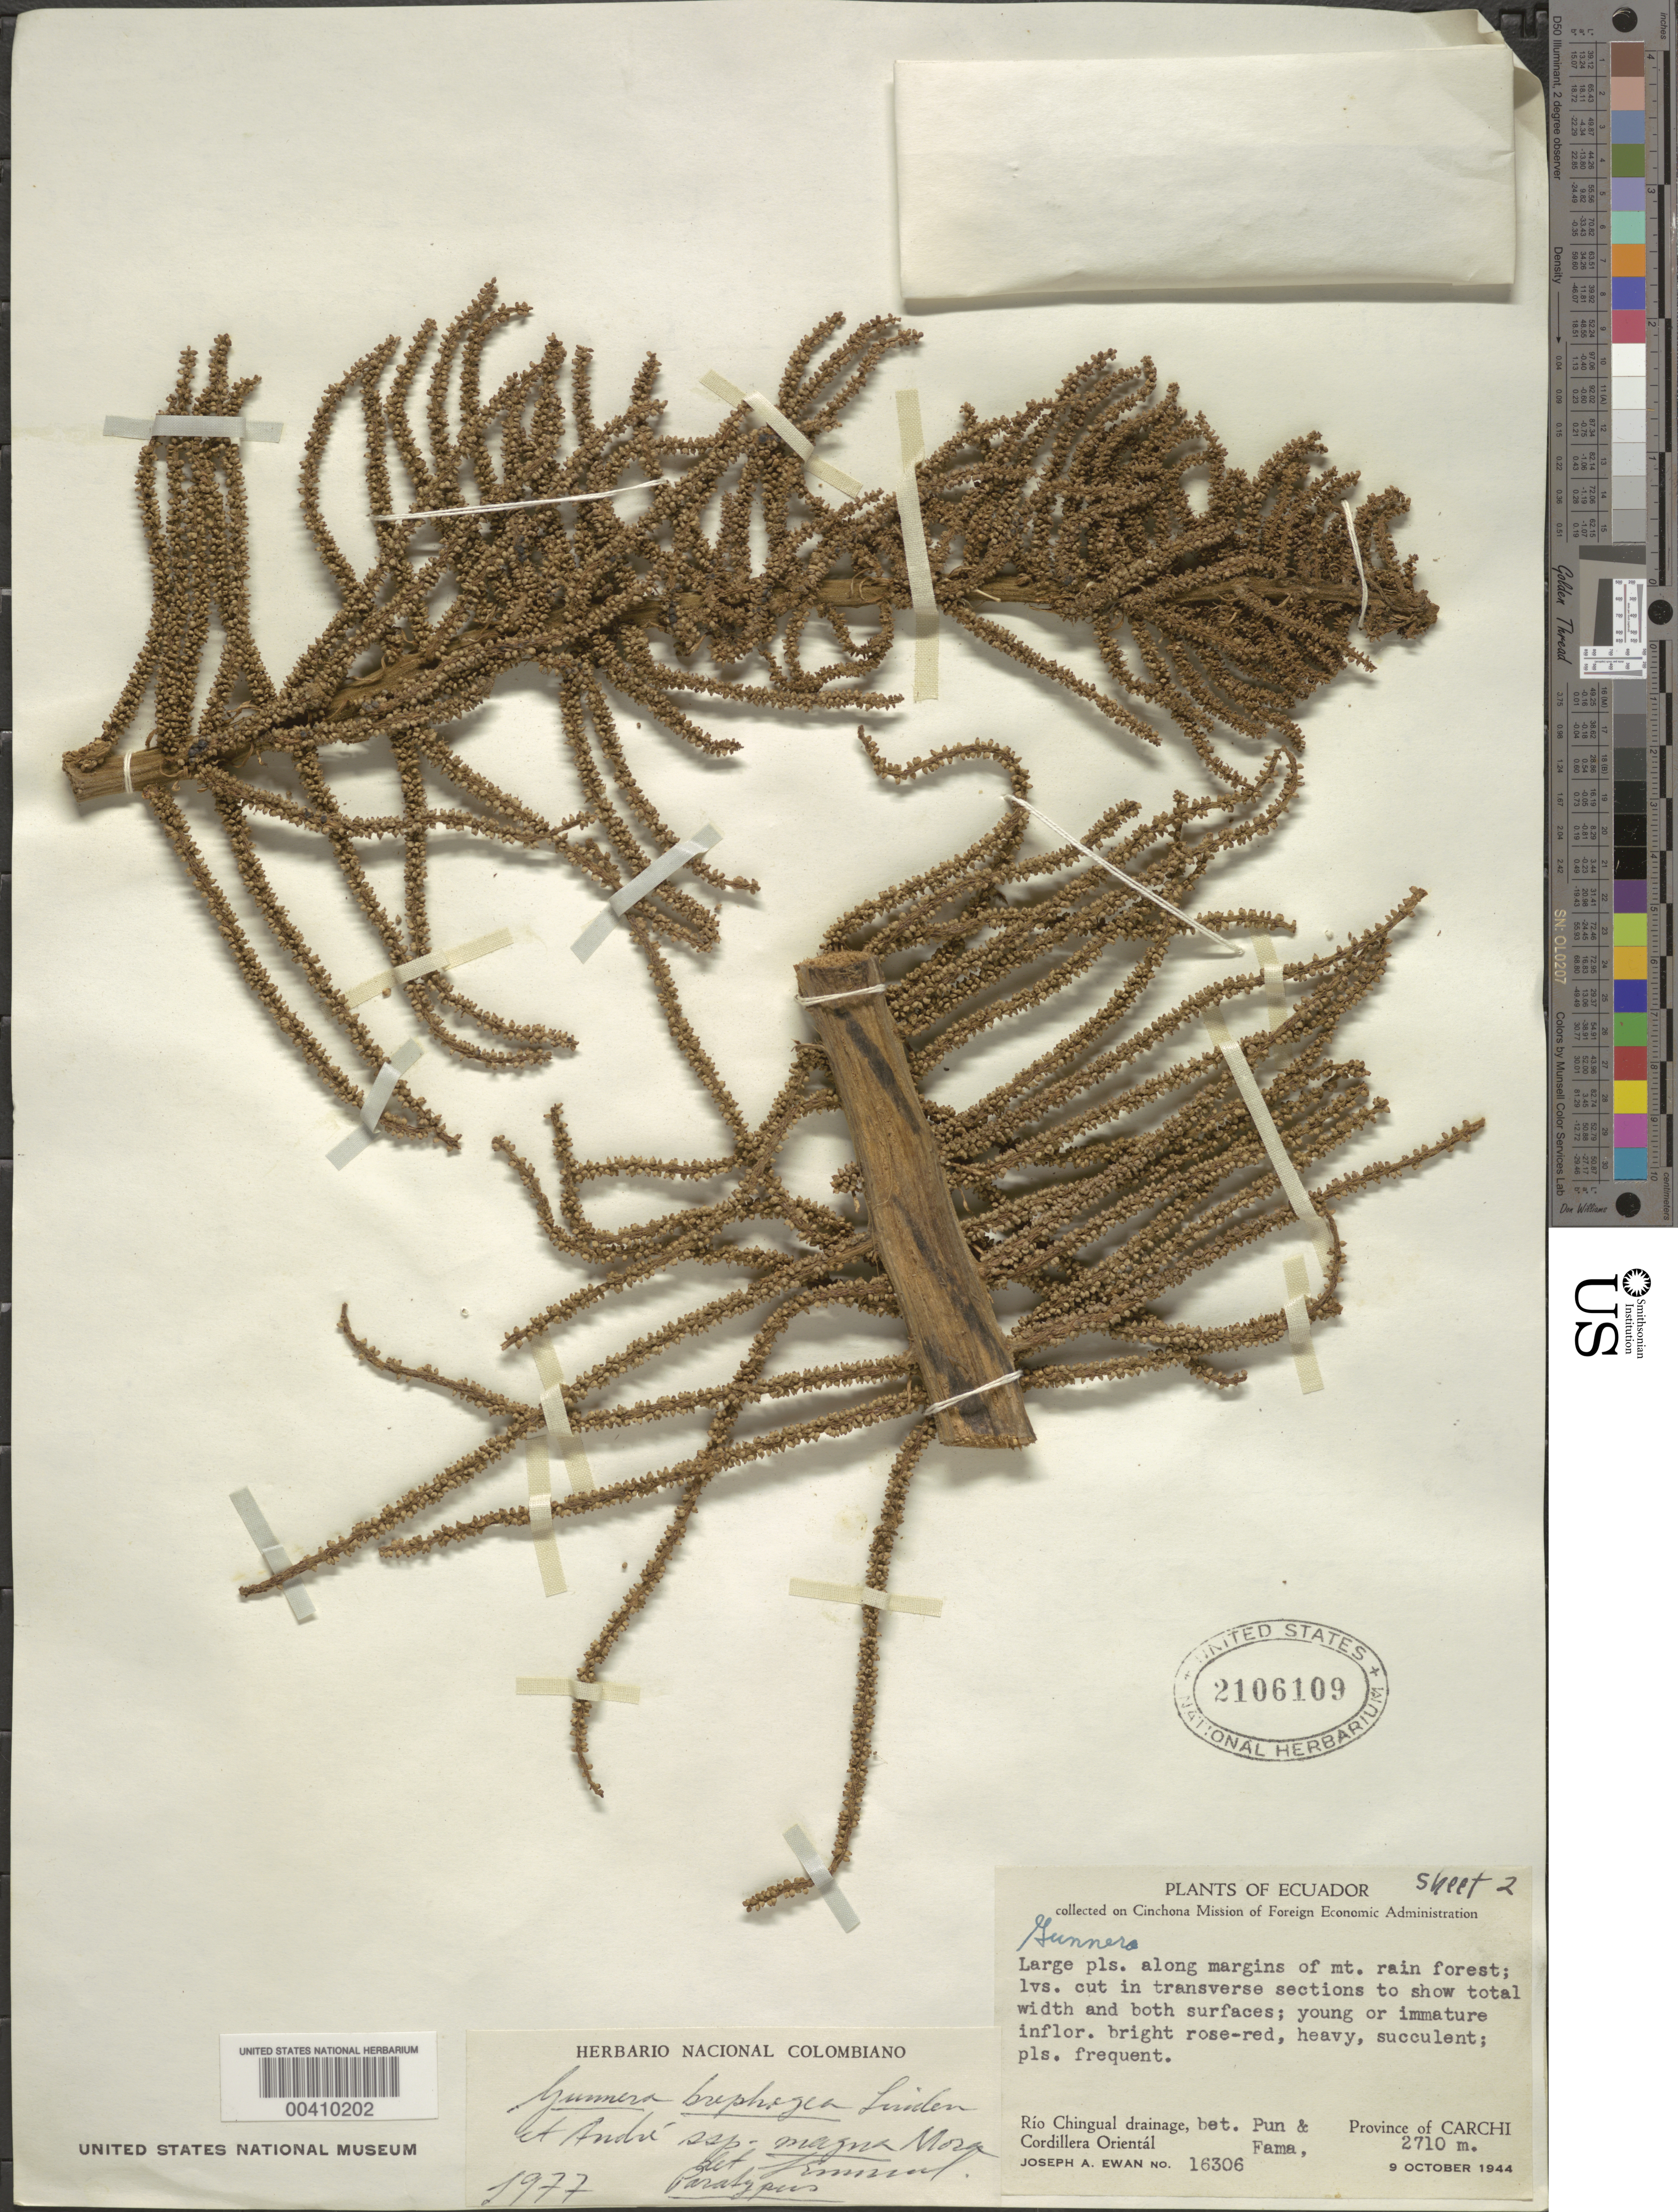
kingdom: Plantae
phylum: Tracheophyta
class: Magnoliopsida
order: Gunnerales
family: Gunneraceae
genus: Gunnera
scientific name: Gunnera brephogea subsp. magna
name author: L.E. Mora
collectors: J. A. Ewan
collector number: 16306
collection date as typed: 09 Oct 1944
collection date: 1944-10-09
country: Ecuador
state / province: Carchi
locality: Río Chingual drainage, between Pun and Fama, Cordillera Orientál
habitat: Along margins of mtn. rainforest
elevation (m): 2710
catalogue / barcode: US 2106109